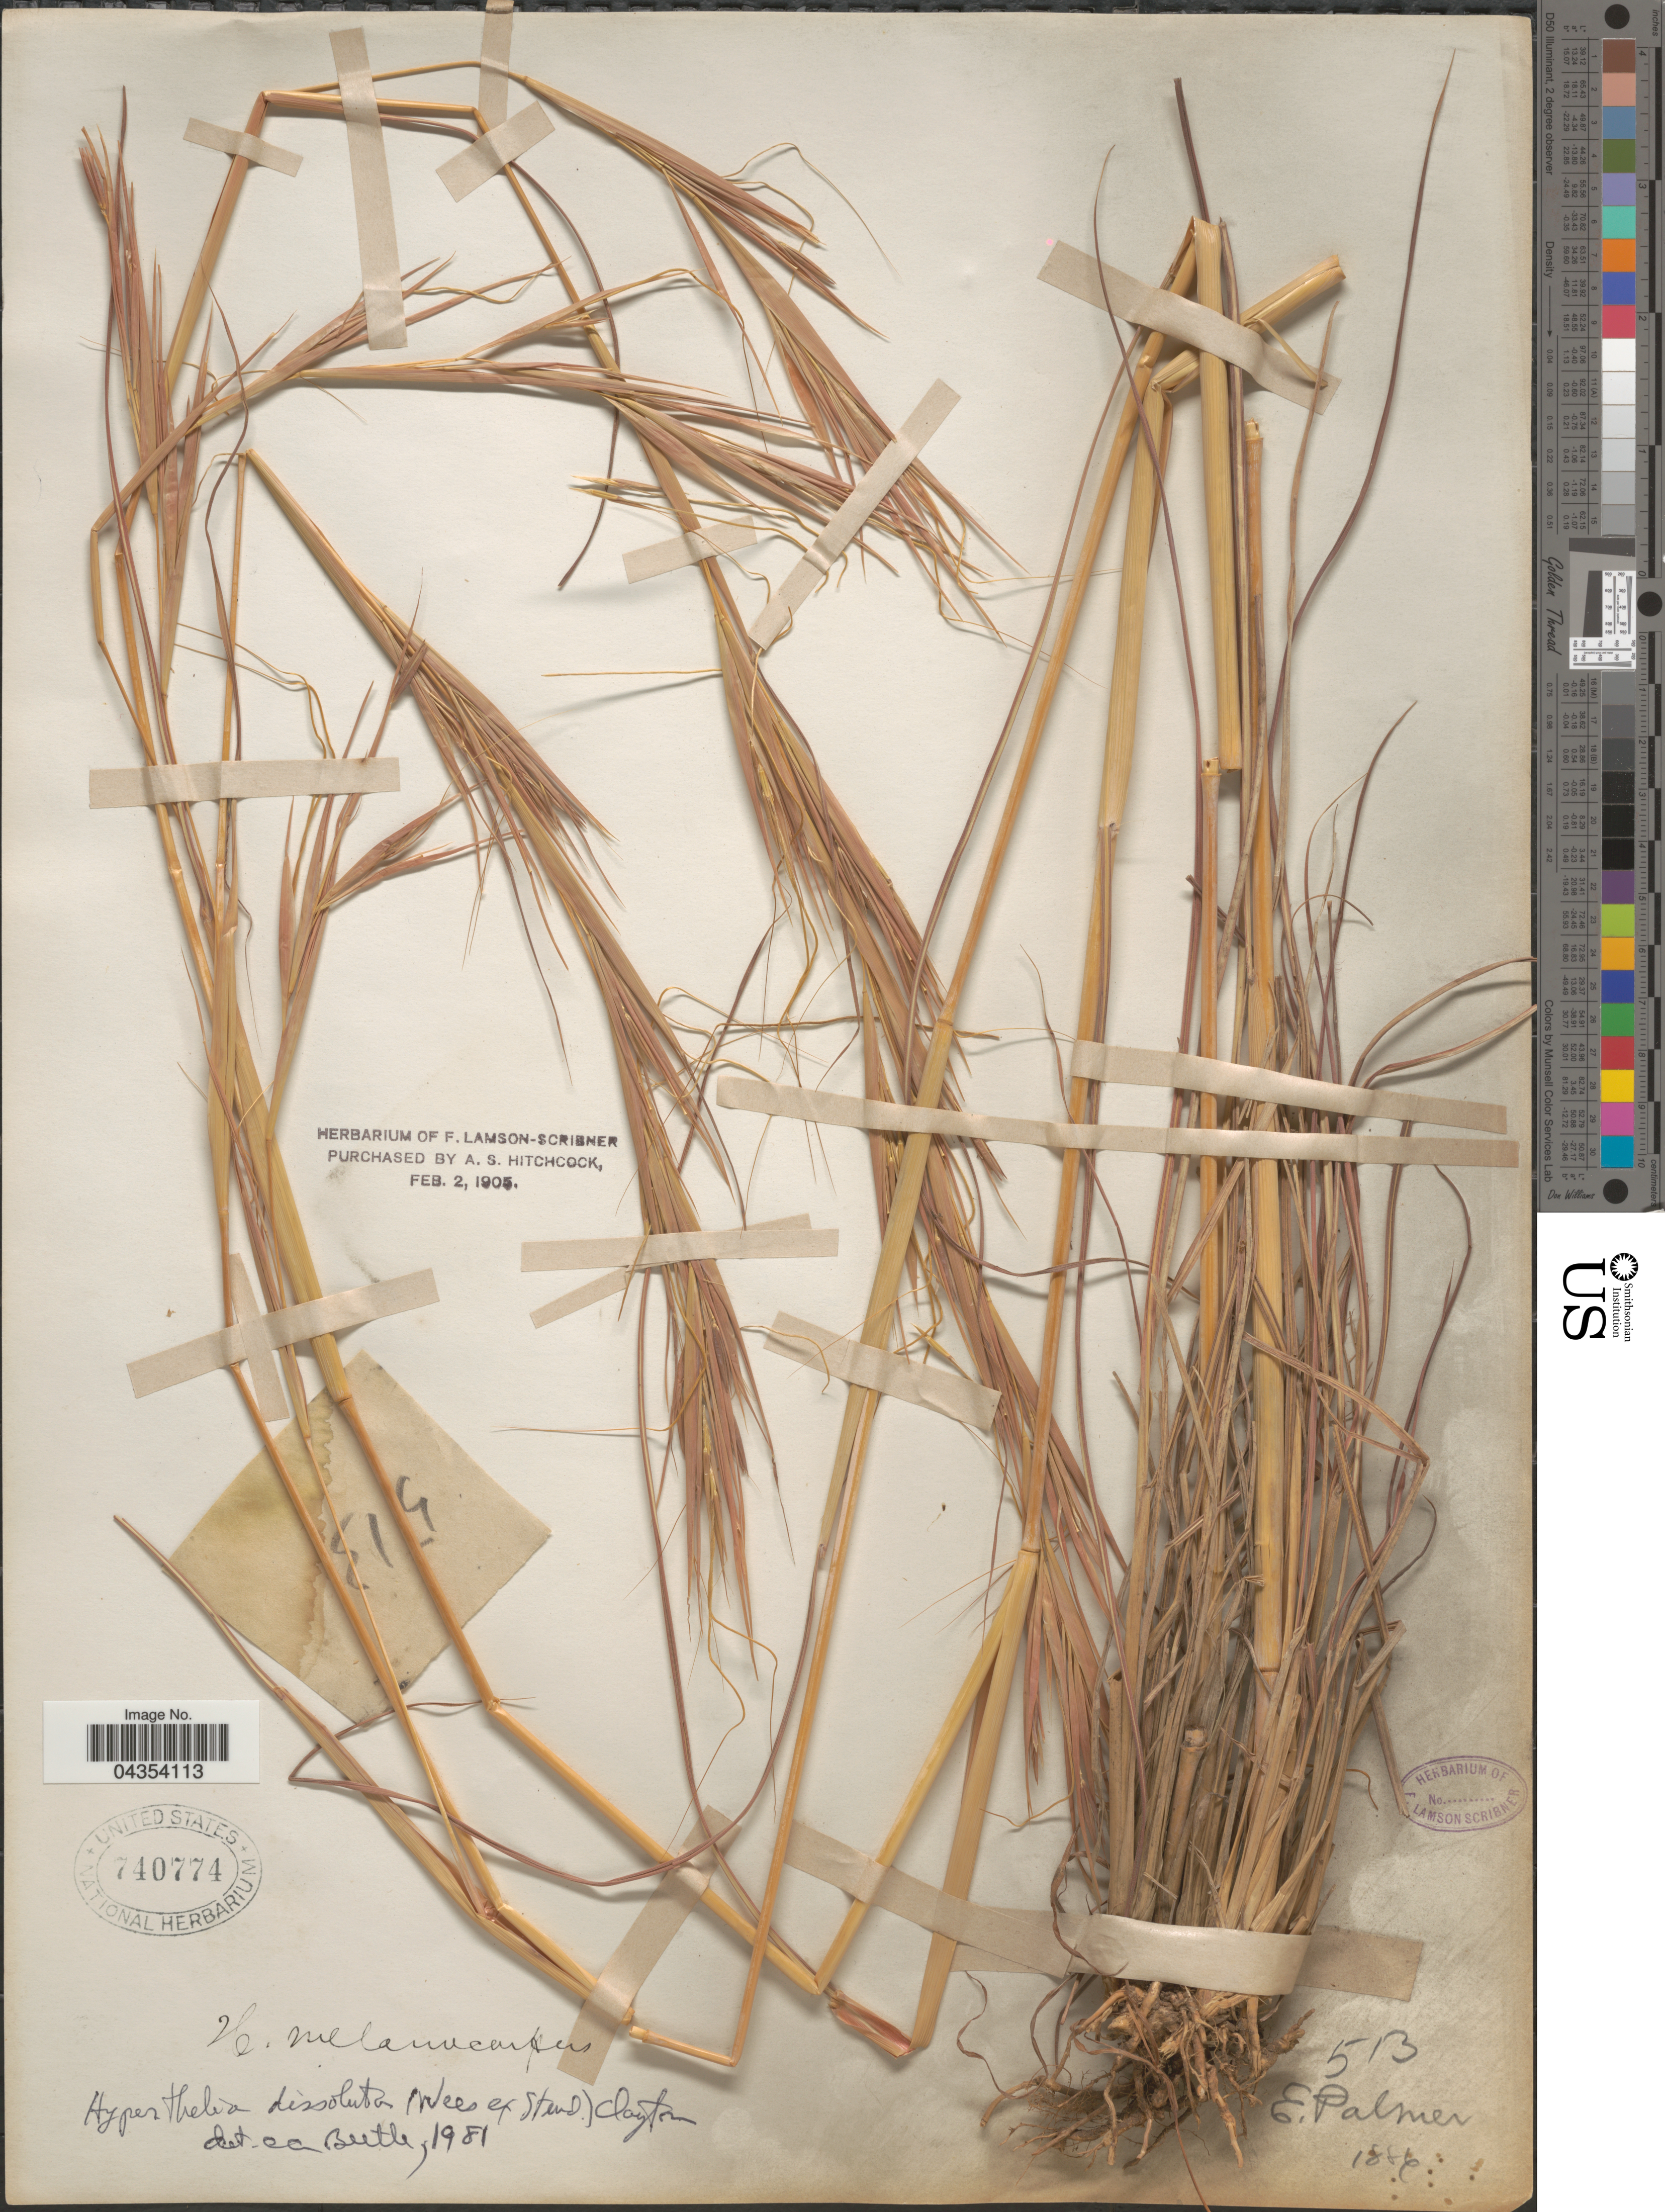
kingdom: Plantae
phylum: Tracheophyta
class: Liliopsida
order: Poales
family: Poaceae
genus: Hyperthelia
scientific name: Hyperthelia dissoluta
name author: (Nees ex Steud.) Clayton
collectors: E. Palmer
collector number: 513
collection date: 1887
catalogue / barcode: US 740774